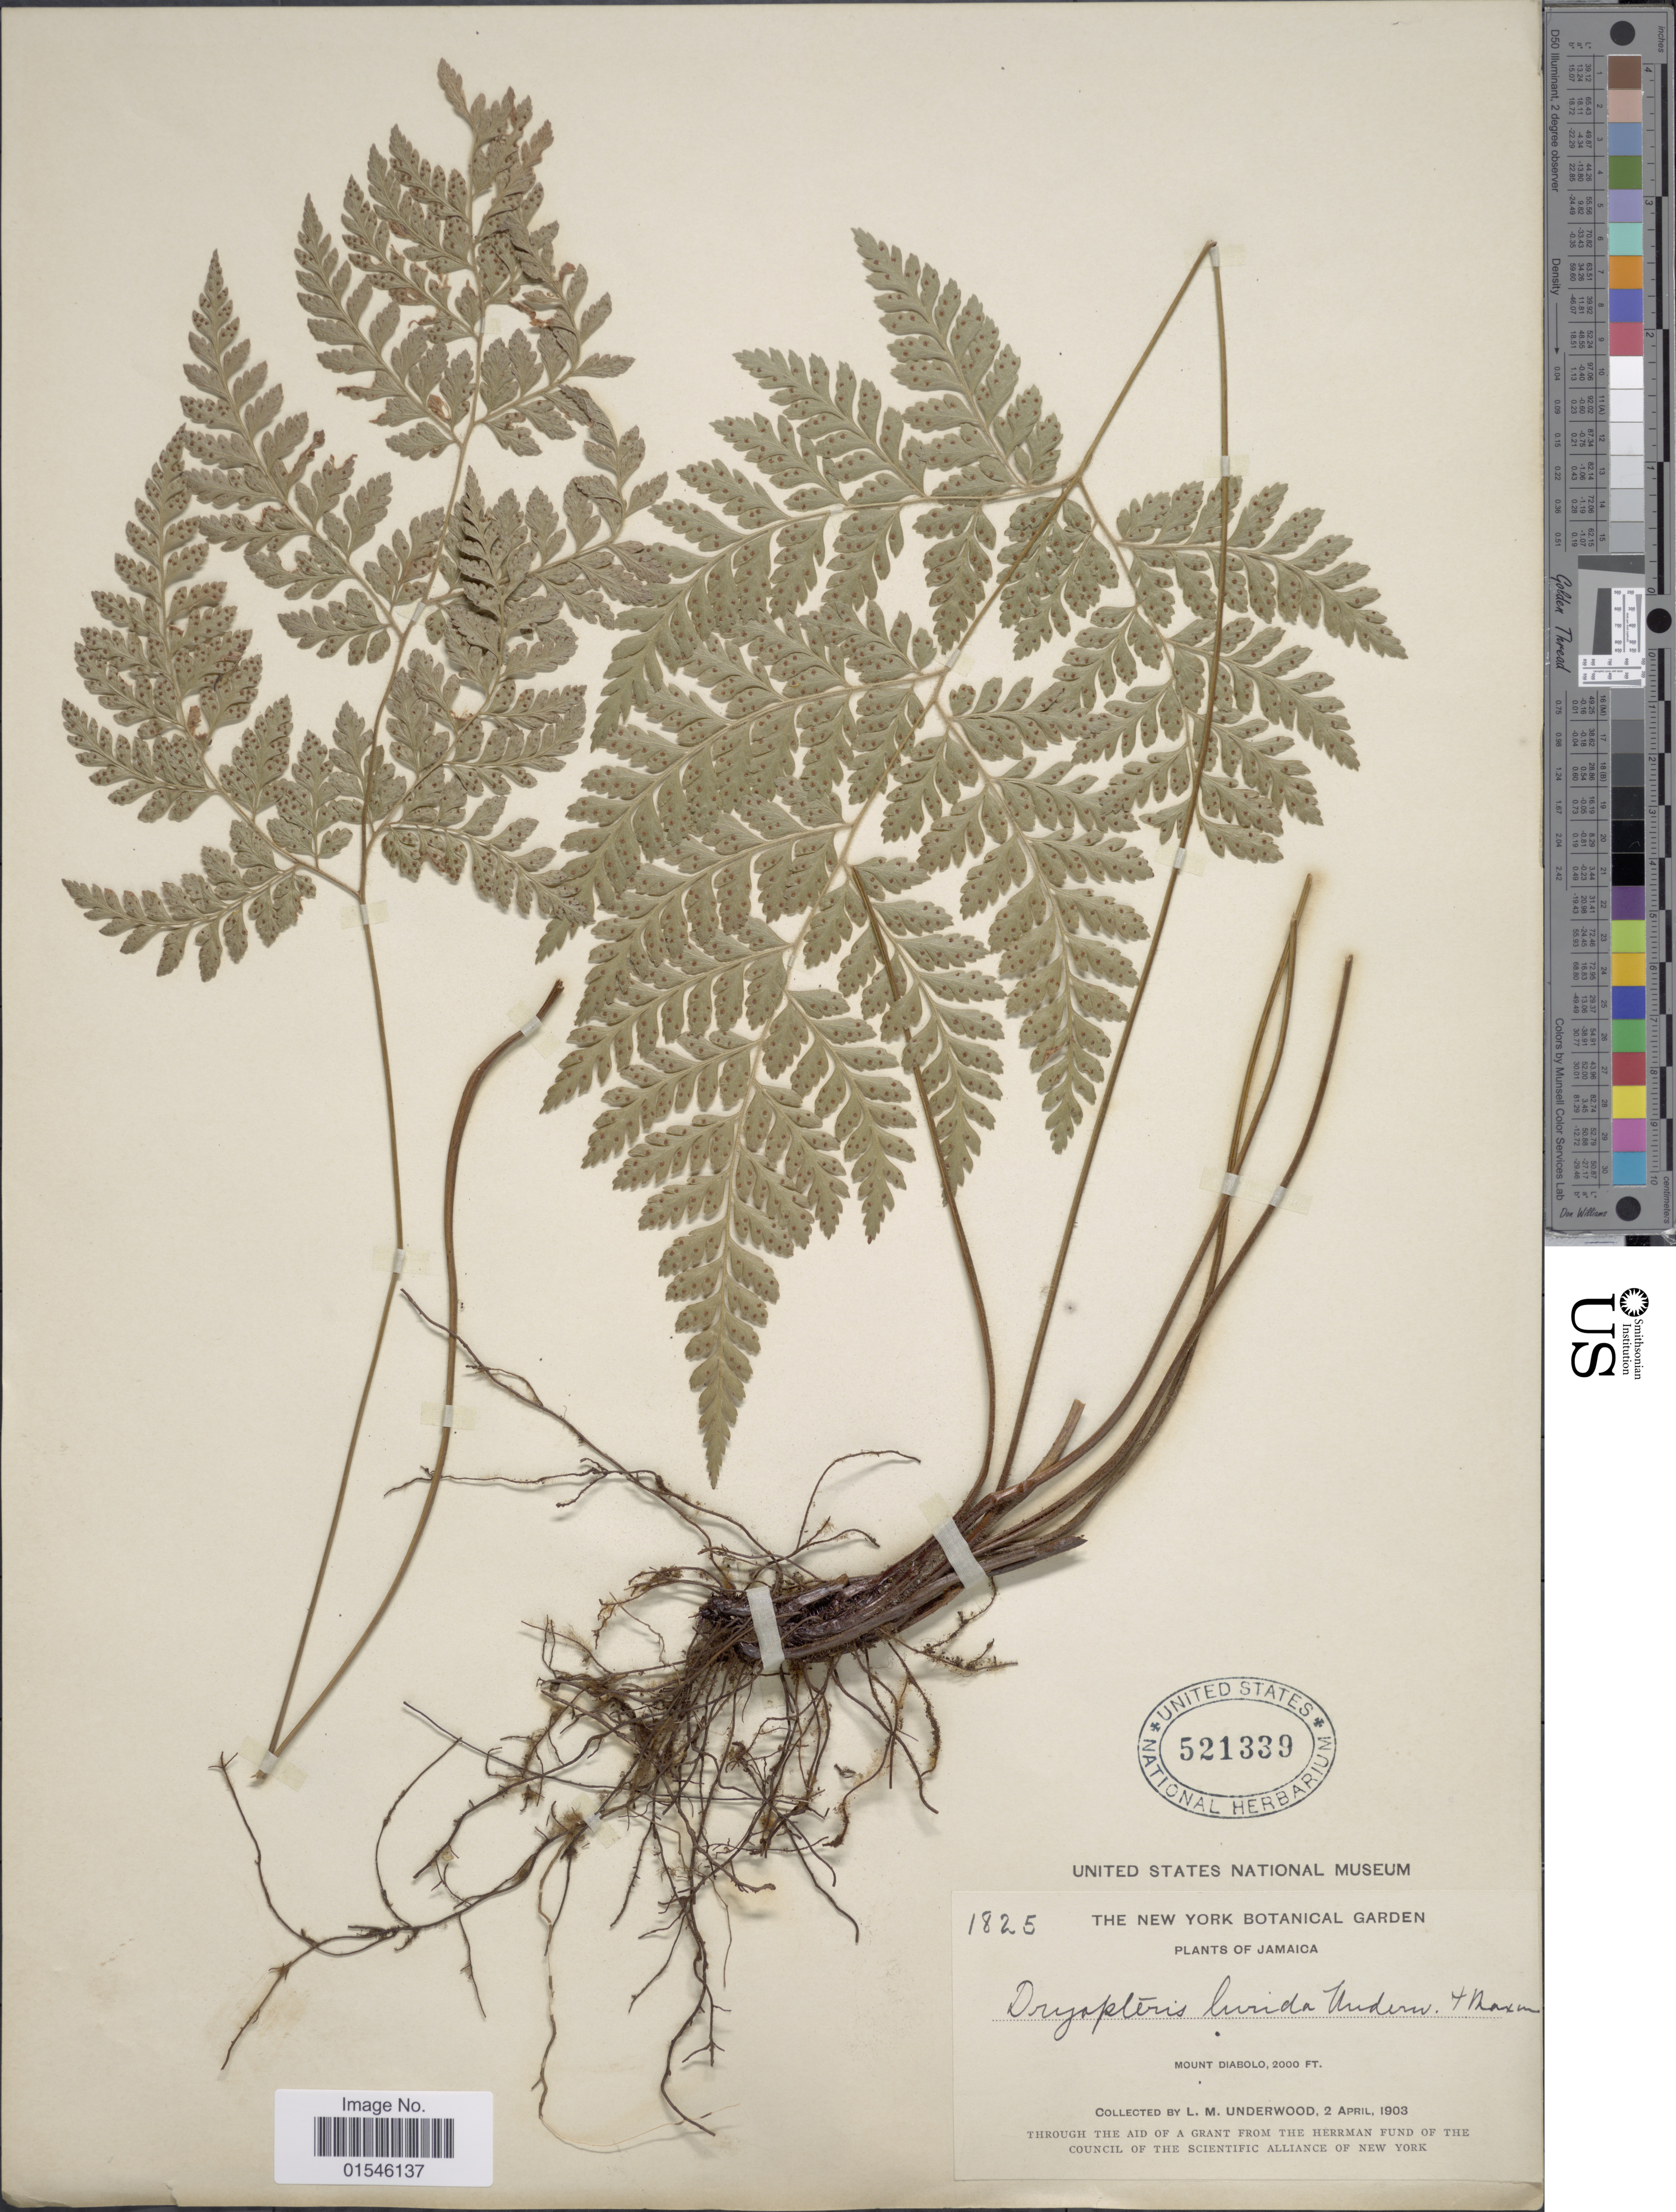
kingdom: Plantae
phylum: Tracheophyta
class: Polypodiopsida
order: Polypodiales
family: Dryopteridaceae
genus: Polystichopsis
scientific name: Polystichopsis lurida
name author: (Jenman ex Underw. & Maxon) C.V. Morton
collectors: L. M. Underwood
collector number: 1825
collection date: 1903-04-02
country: Jamaica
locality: Mounrt Diabolo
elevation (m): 610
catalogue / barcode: US 521339